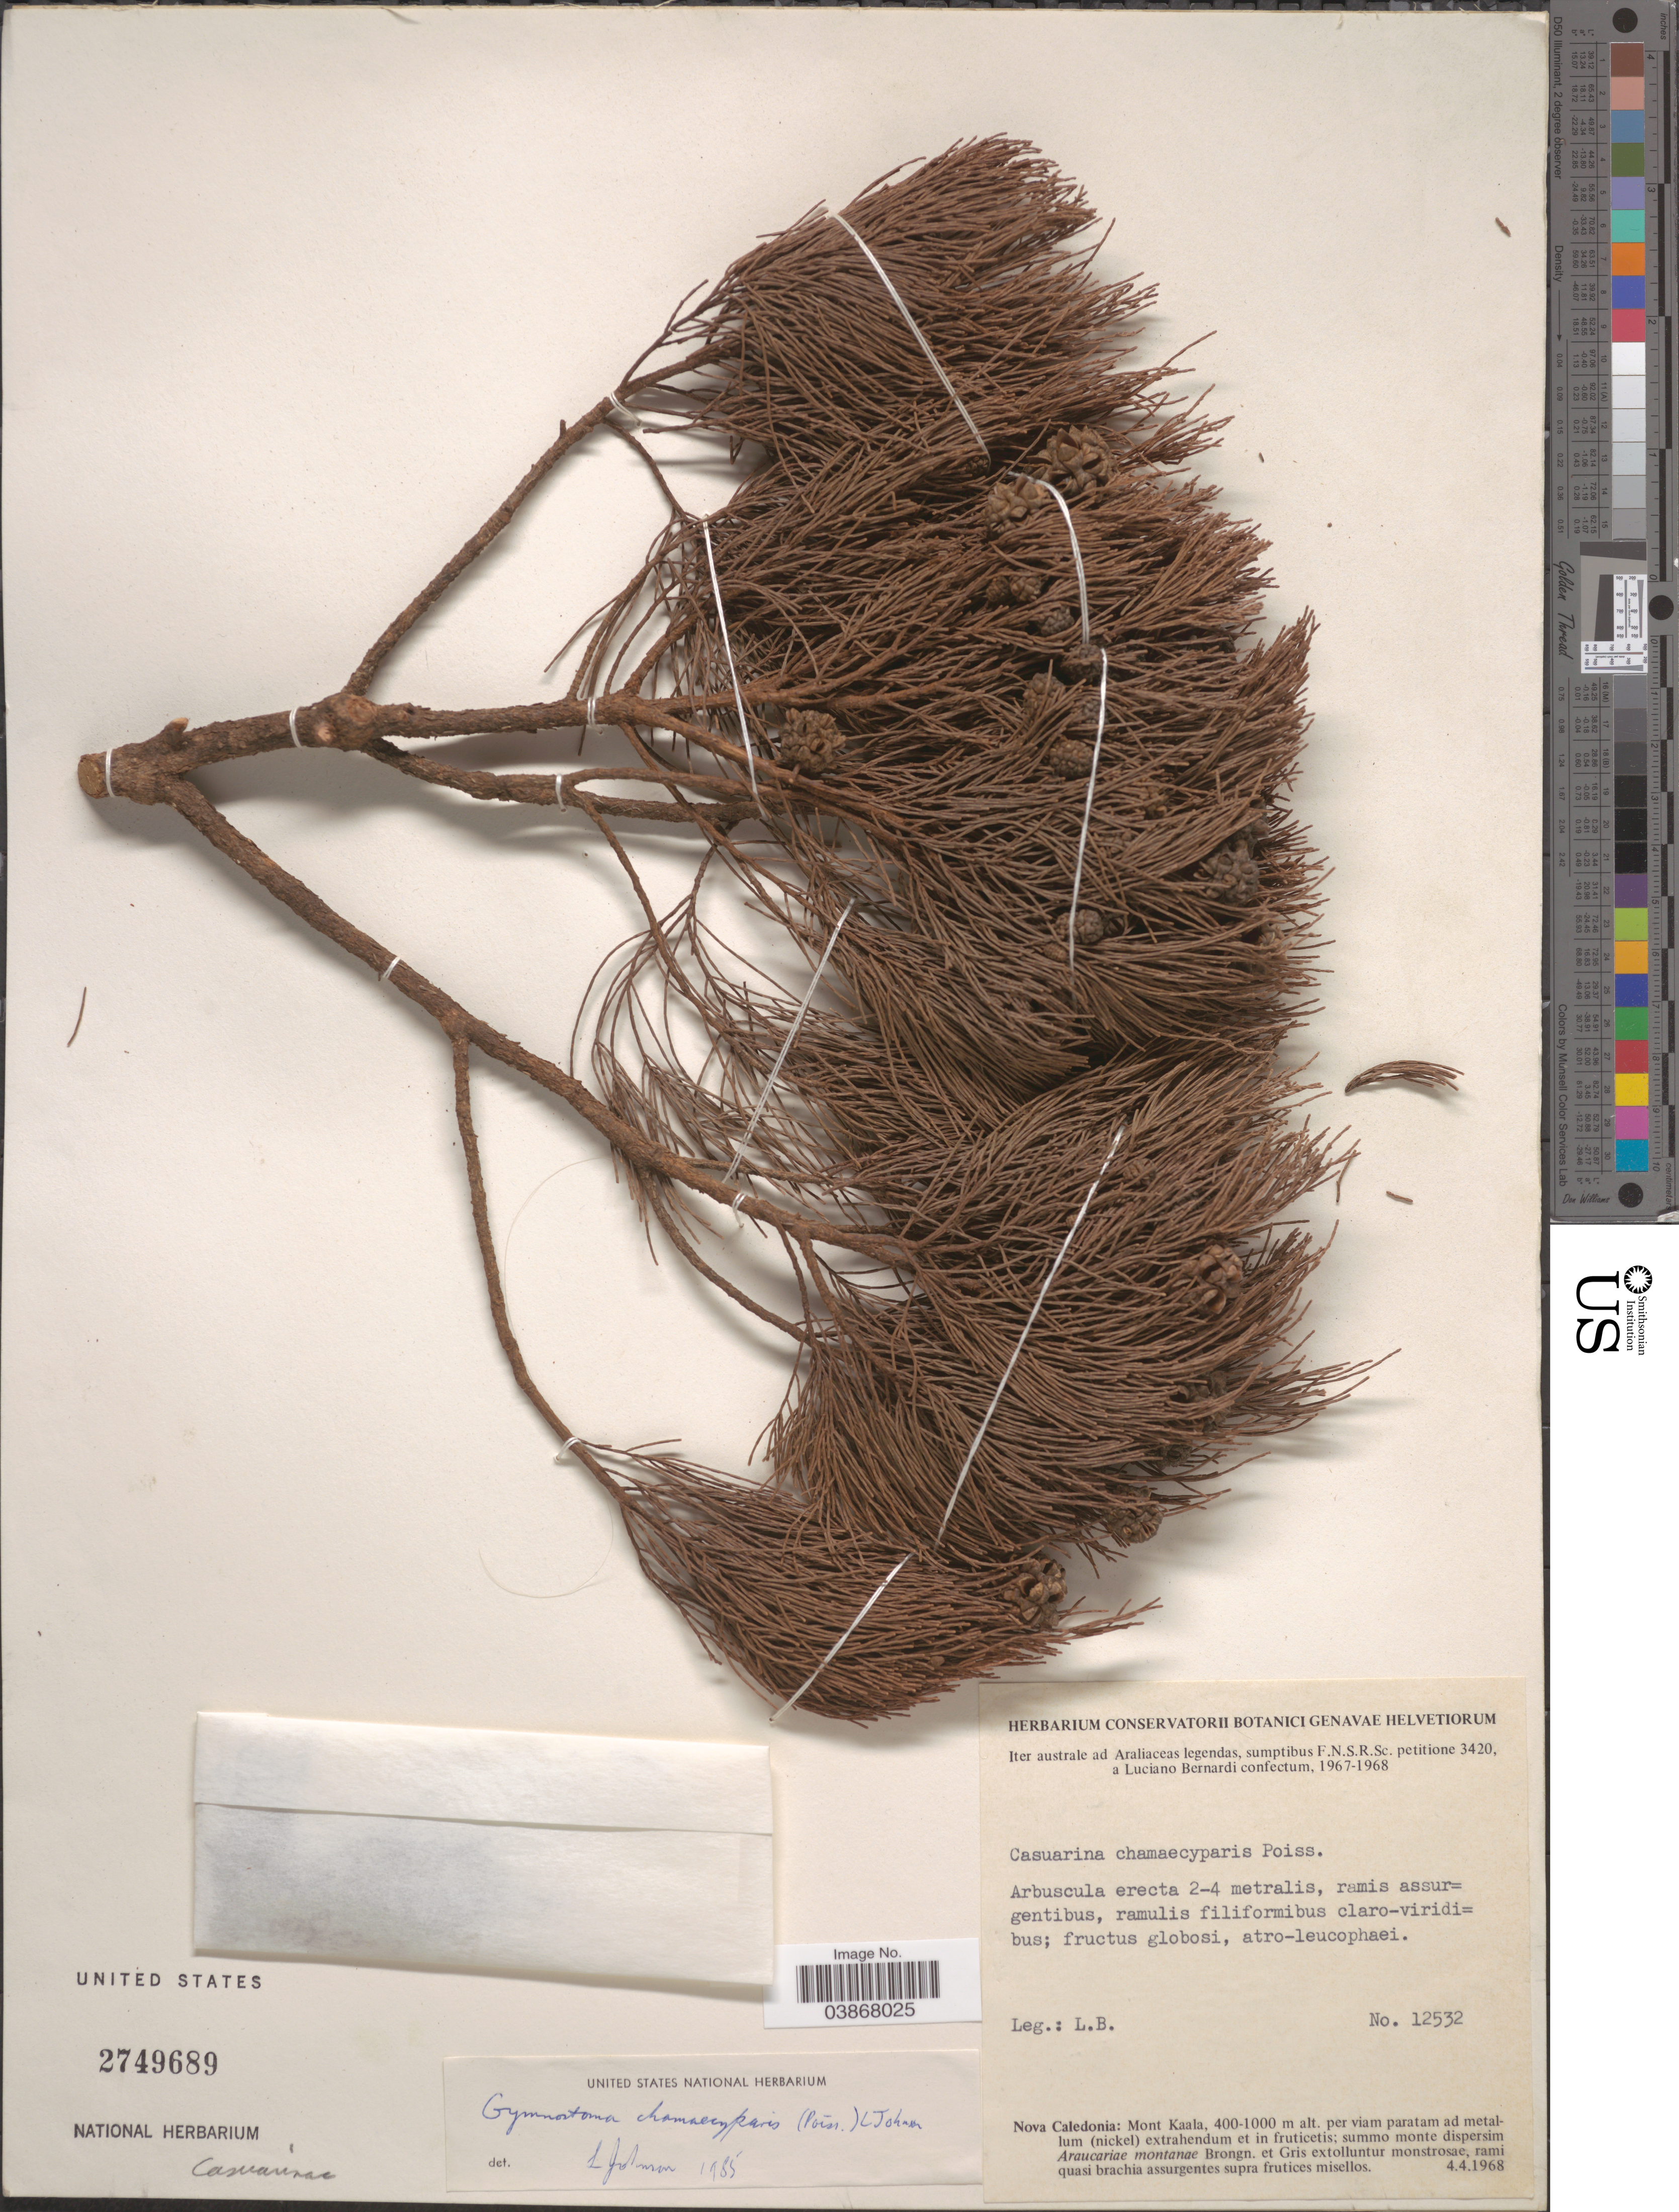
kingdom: Plantae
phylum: Tracheophyta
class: Magnoliopsida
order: Fagales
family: Casuarinaceae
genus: Gymnostoma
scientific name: Gymnostoma chamaecyparis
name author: (J. Poiss.) L.A.S. Johnson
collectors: L. Bernardi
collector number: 12532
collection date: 1968-04-04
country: New Caledonia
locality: Mont Kaala.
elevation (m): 400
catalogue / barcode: US 2749689